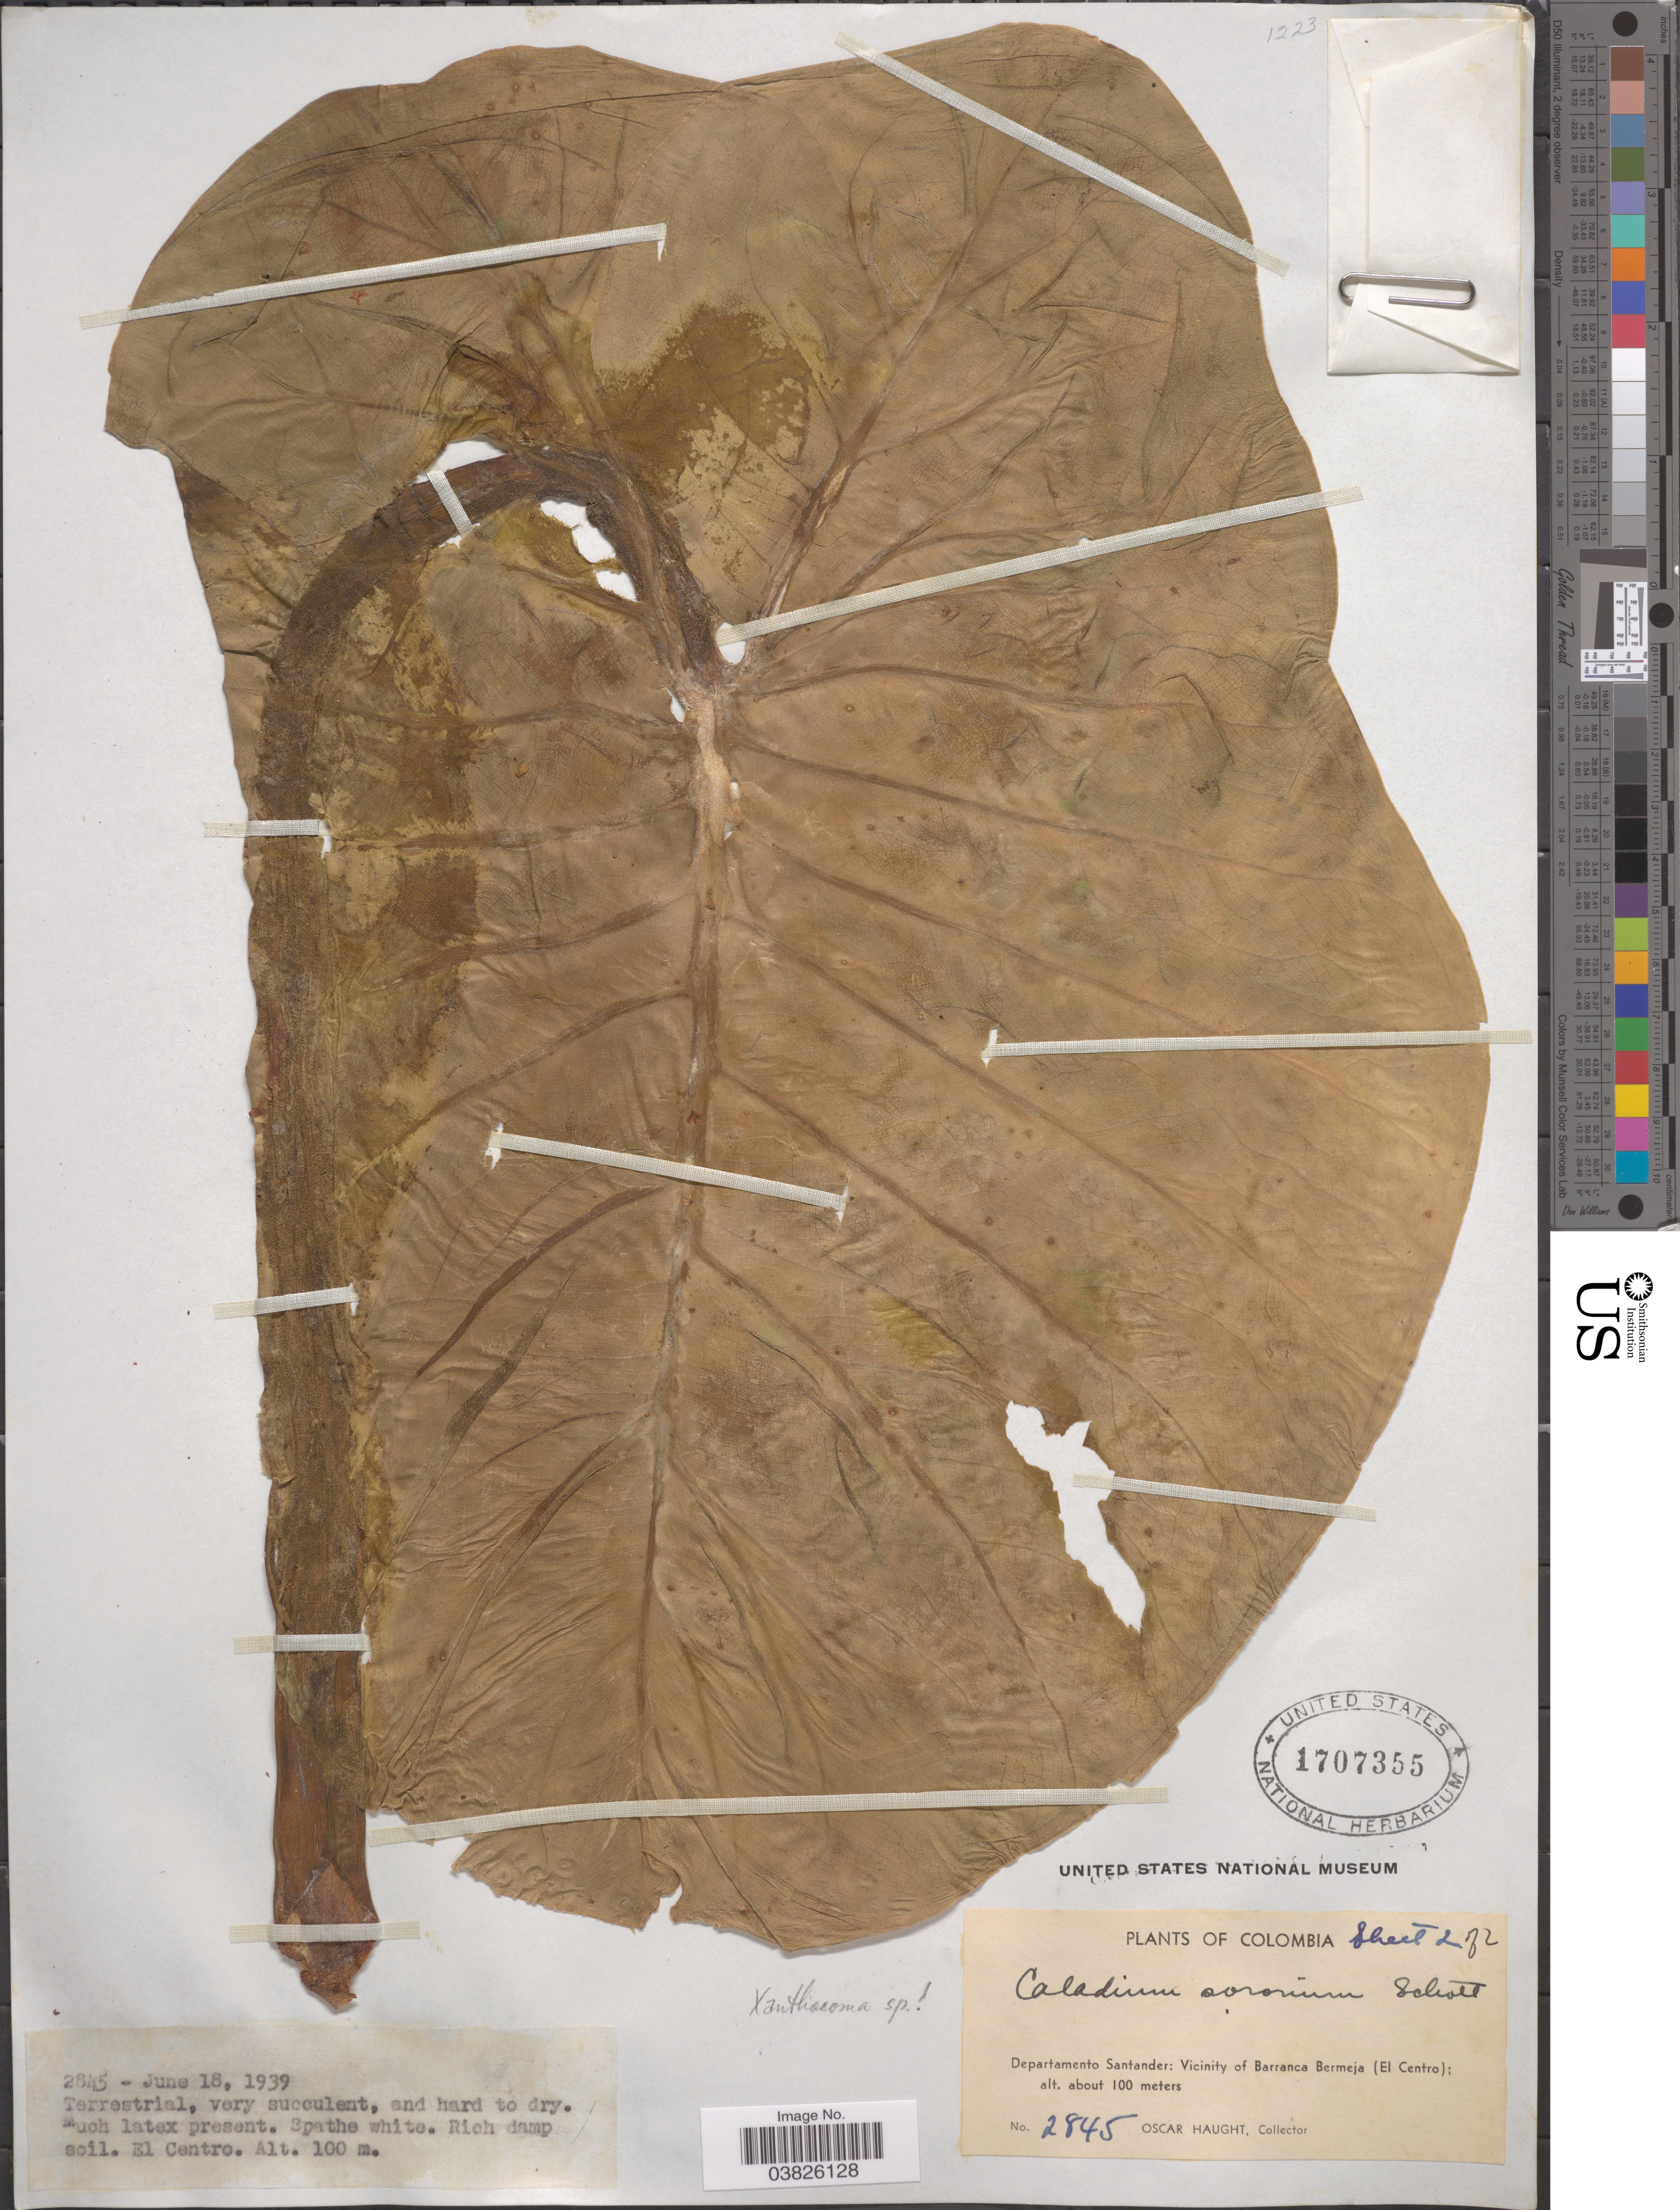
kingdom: Plantae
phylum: Tracheophyta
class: Liliopsida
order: Alismatales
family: Araceae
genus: Xanthosoma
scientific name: Xanthosoma sp.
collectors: O. L. Haught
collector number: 2845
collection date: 1939-06-18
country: Colombia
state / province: Santander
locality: Departamento Santander: Vicinity of Barranca Bermeja (El Centro).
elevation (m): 100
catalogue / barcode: US 1707355